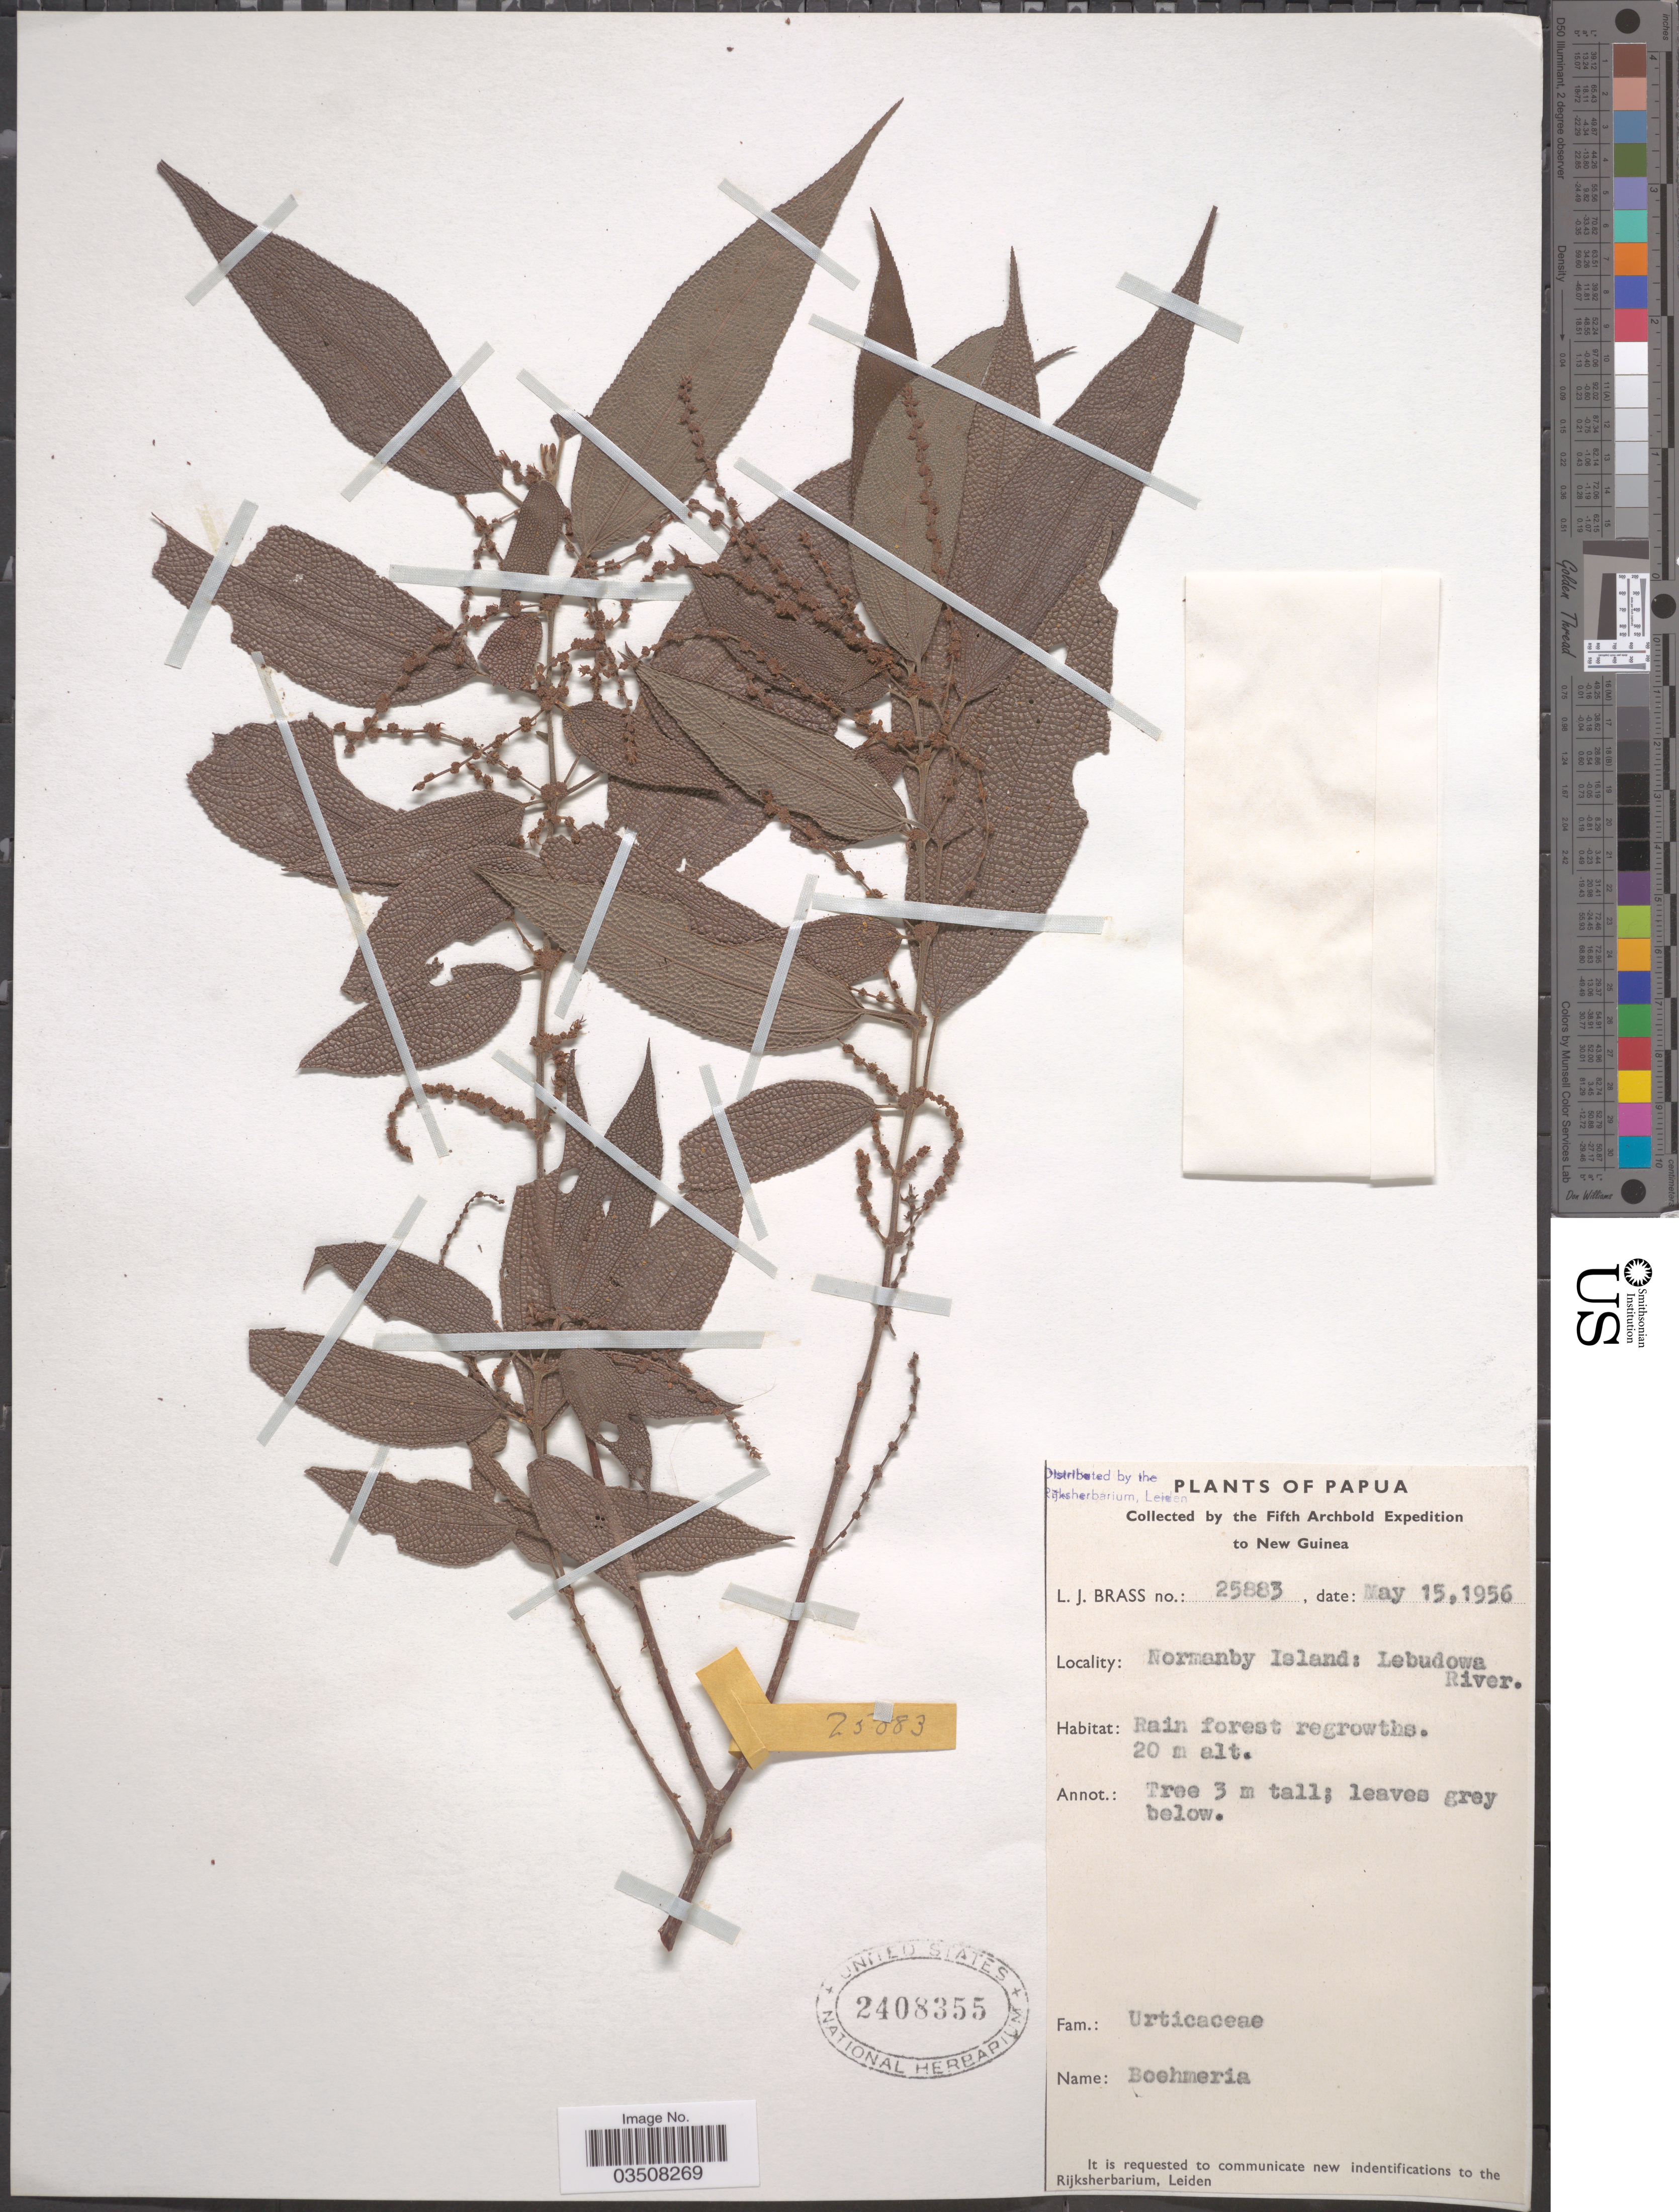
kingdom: Plantae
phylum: Tracheophyta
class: Magnoliopsida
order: Rosales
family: Urticaceae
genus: Boehmeria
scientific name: Boehmeria sp.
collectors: L. J. Brass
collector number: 25883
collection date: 1956-05-15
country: Papua New Guinea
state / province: Milne Bay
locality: Papua. New Guinea. Normanby Island: Lebudowa River.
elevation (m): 20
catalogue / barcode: US 2408355